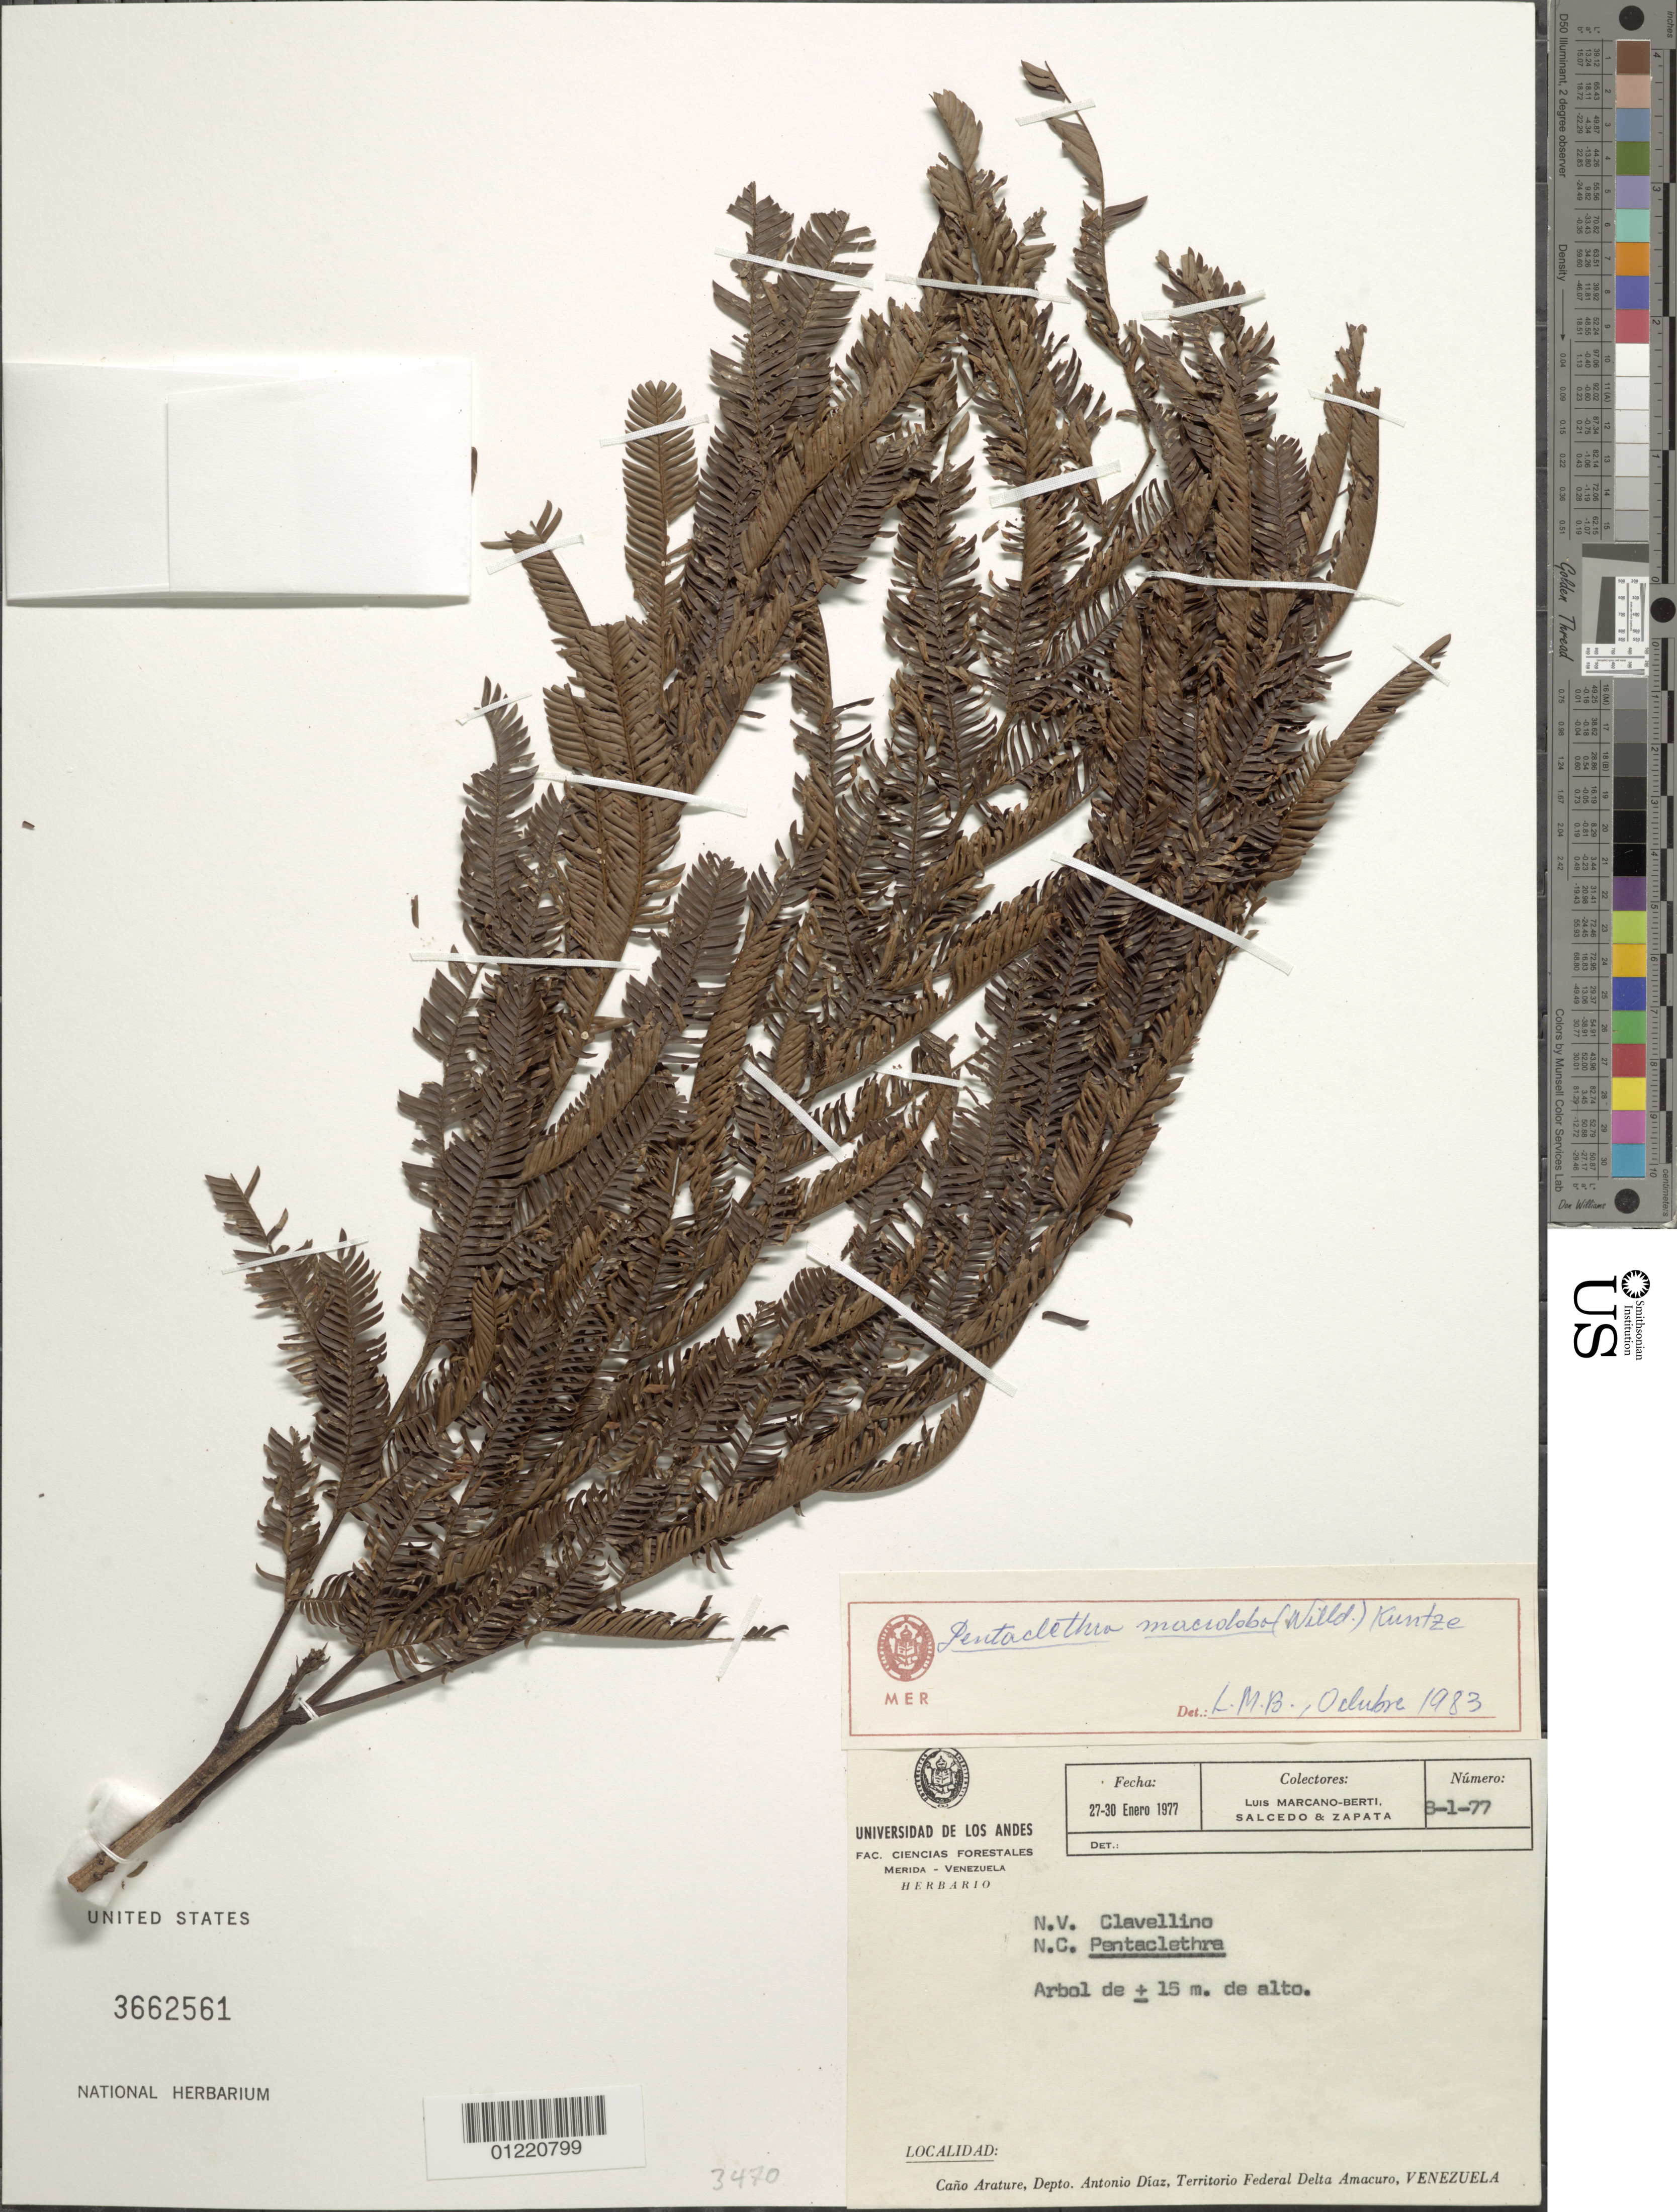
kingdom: Plantae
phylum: Tracheophyta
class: Magnoliopsida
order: Fabales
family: Fabaceae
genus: Pentaclethra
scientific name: Pentaclethra macroloba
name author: (Willd.) Kuntze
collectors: L. Marcano-Berti, P. Salcedo & -. Zapata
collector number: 8-1-77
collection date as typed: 27-Jan-77 to 30-Jan-77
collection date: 1977-01-27/1977-01-30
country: Venezuela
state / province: Delta Amacuro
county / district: Antonio Díaz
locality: Caño Arature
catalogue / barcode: US 3662561